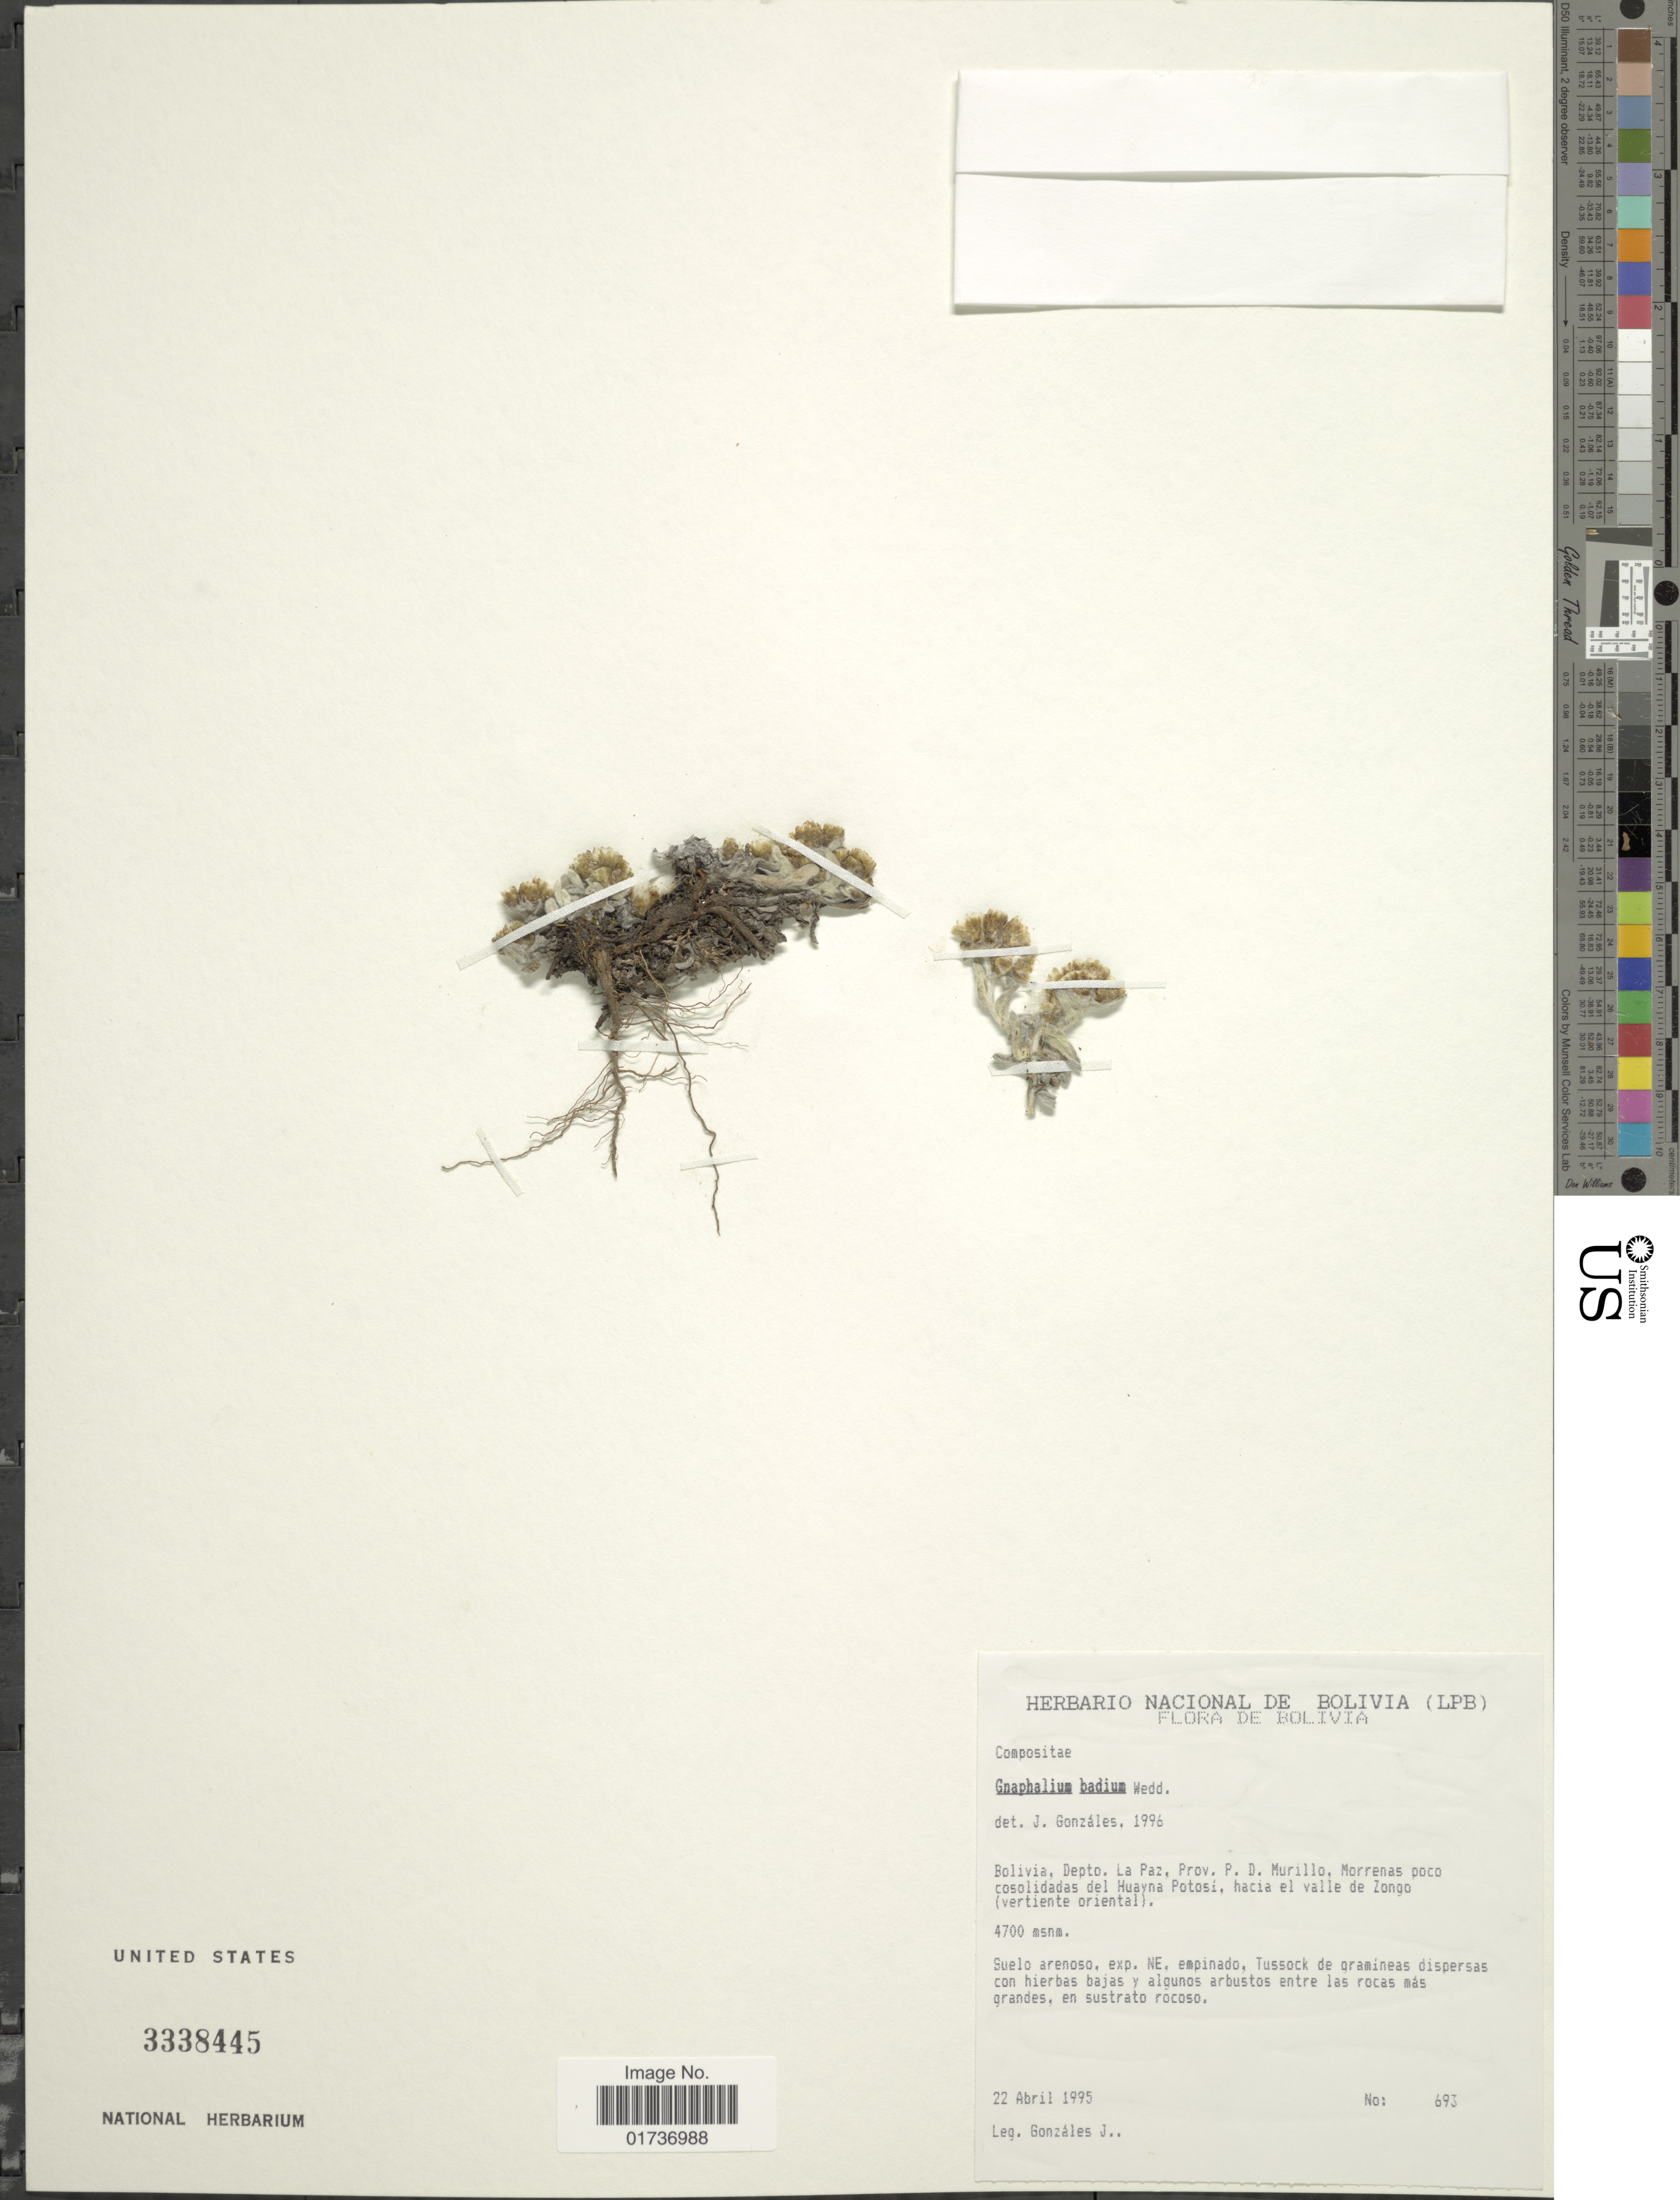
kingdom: Plantae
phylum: Tracheophyta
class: Magnoliopsida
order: Asterales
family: Asteraceae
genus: Gnaphalium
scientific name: Gnaphalium badium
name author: Wedd.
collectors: J. Gonzales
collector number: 693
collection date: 1995-04-22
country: Bolivia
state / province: La Paz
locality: Depto La Paz, Prov. P.D. Murillo, Morrenas poco cosolidadas del Huayna Potosi, hacia el valle de Zongo (vertiente oriental)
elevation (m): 4700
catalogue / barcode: US 3338445